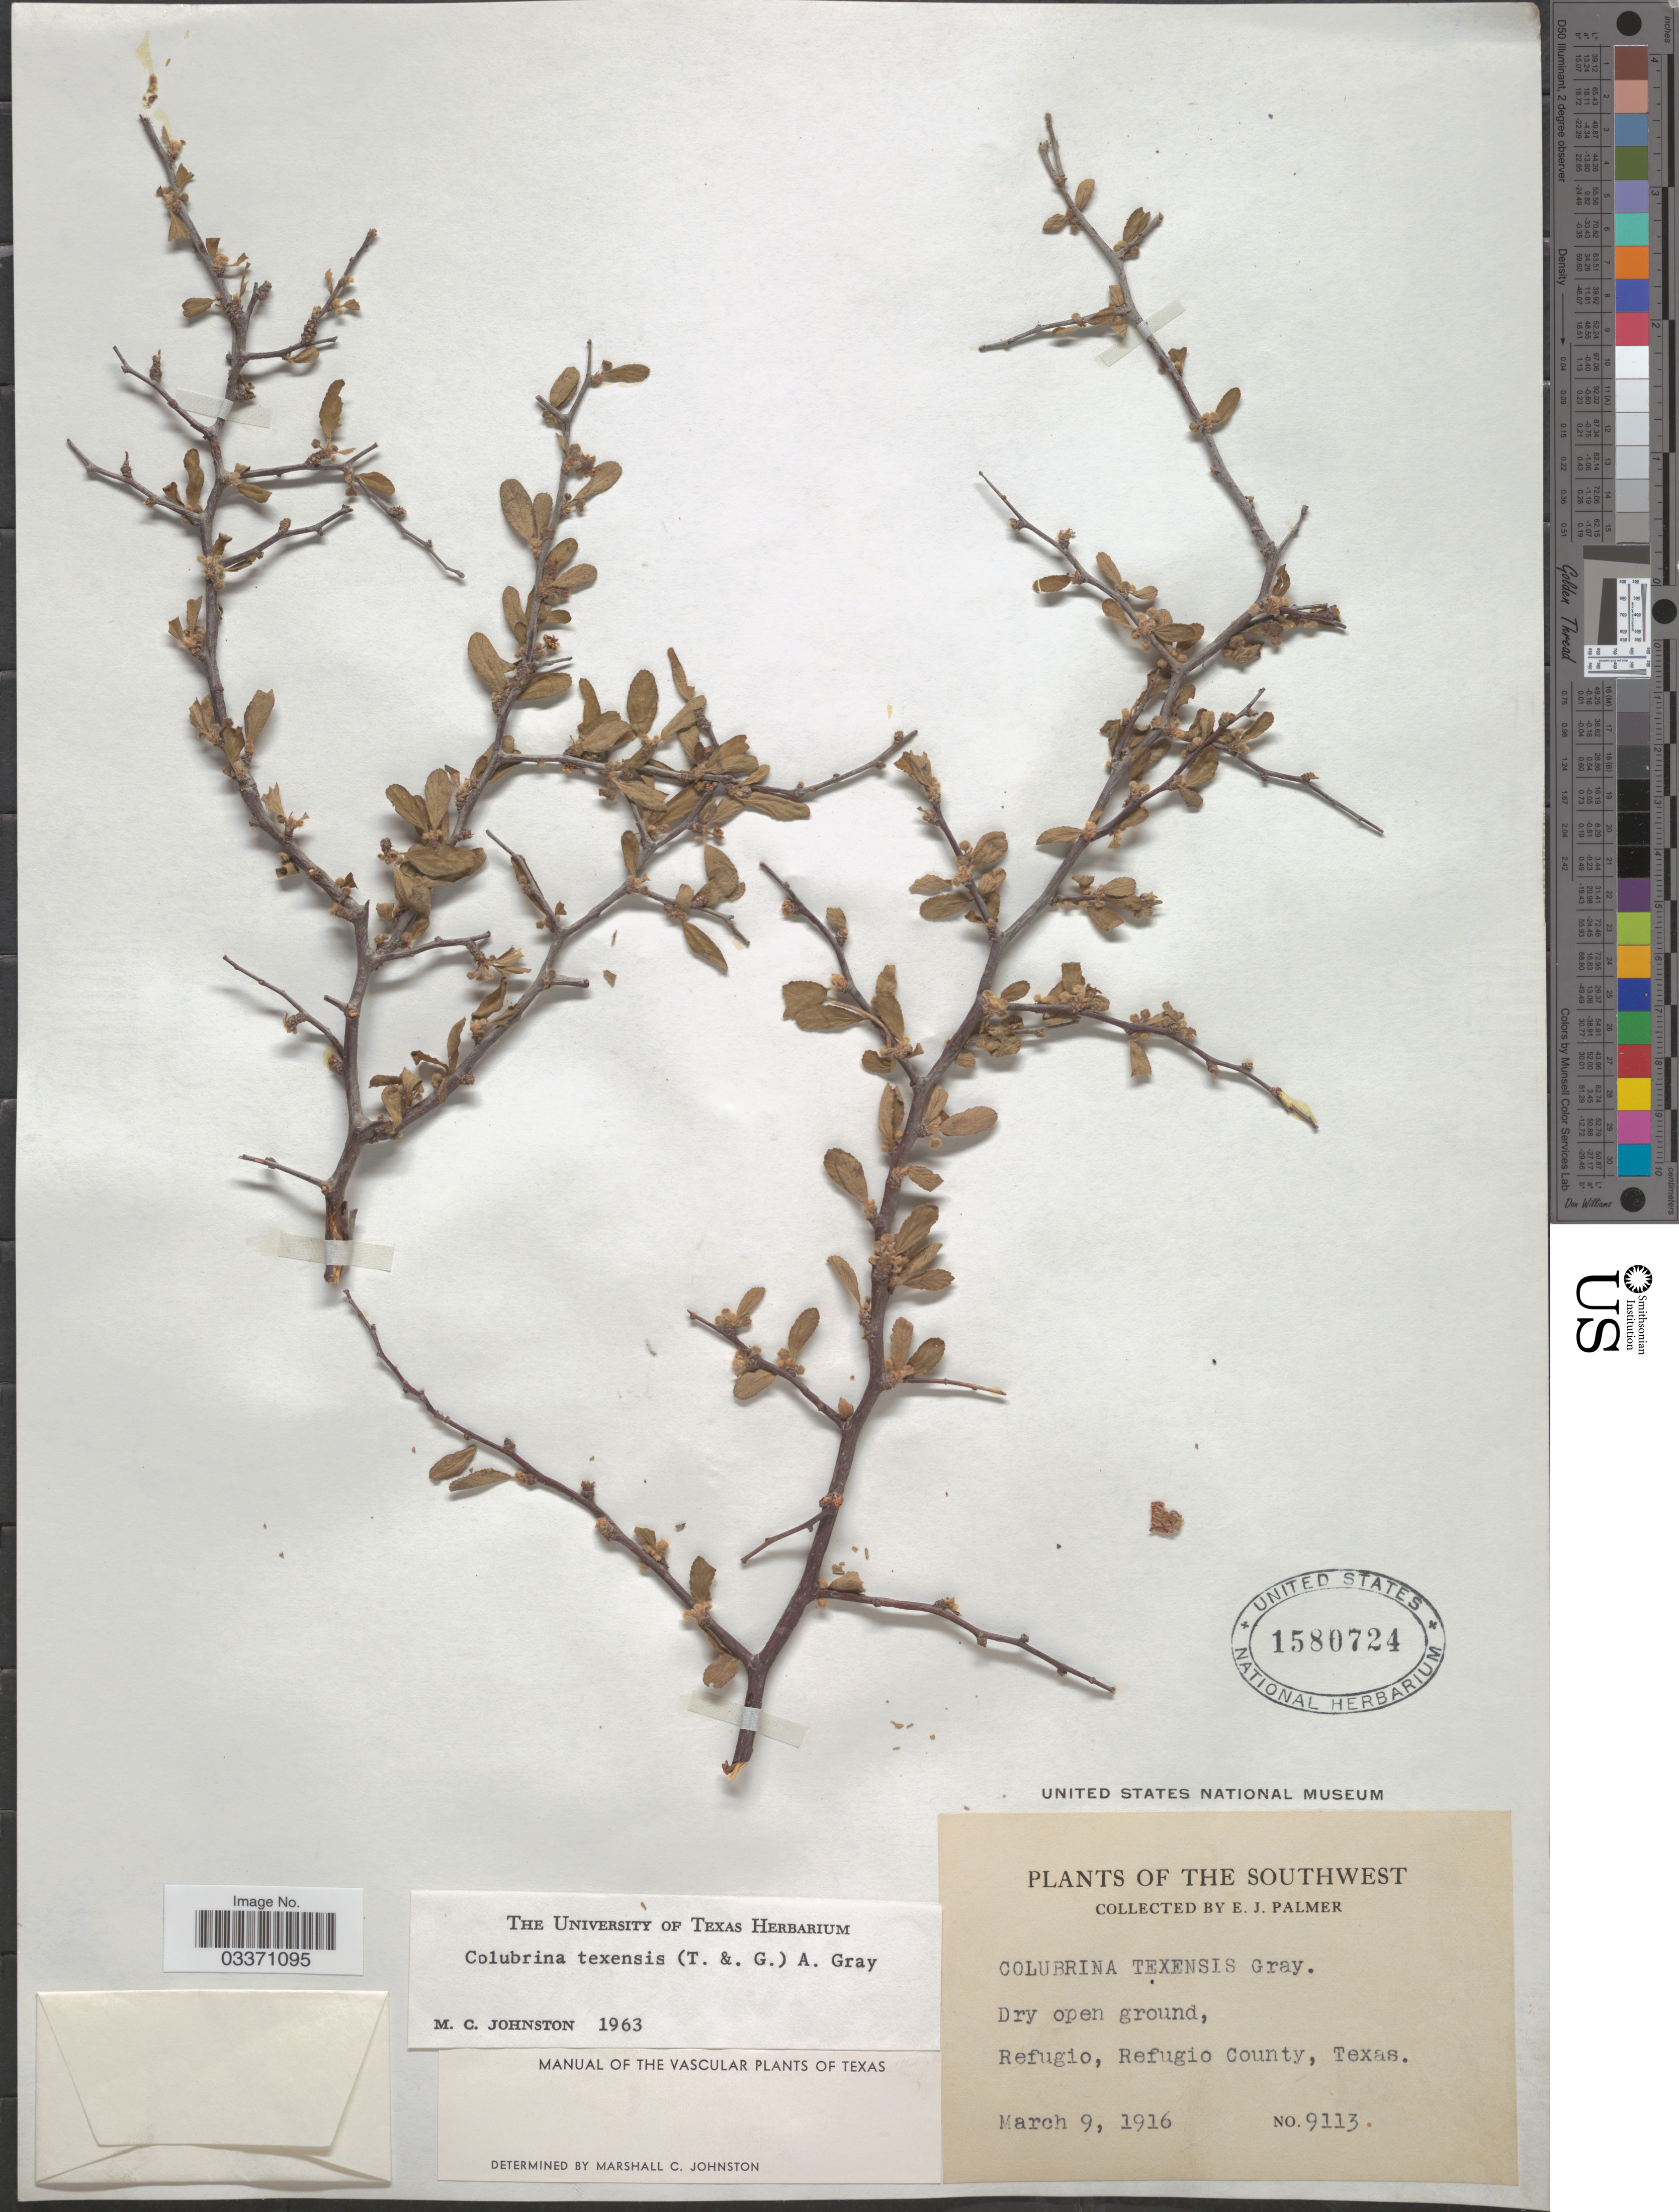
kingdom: Plantae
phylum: Tracheophyta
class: Magnoliopsida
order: Rosales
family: Rhamnaceae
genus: Colubrina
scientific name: Colubrina texensis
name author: (Torr. & A. Gray) A. Gray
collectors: E. J. Palmer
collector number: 9113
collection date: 1916-03-09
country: United States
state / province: Texas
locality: The Southwest. Refugio, Refugio County.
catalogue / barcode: US 1580724